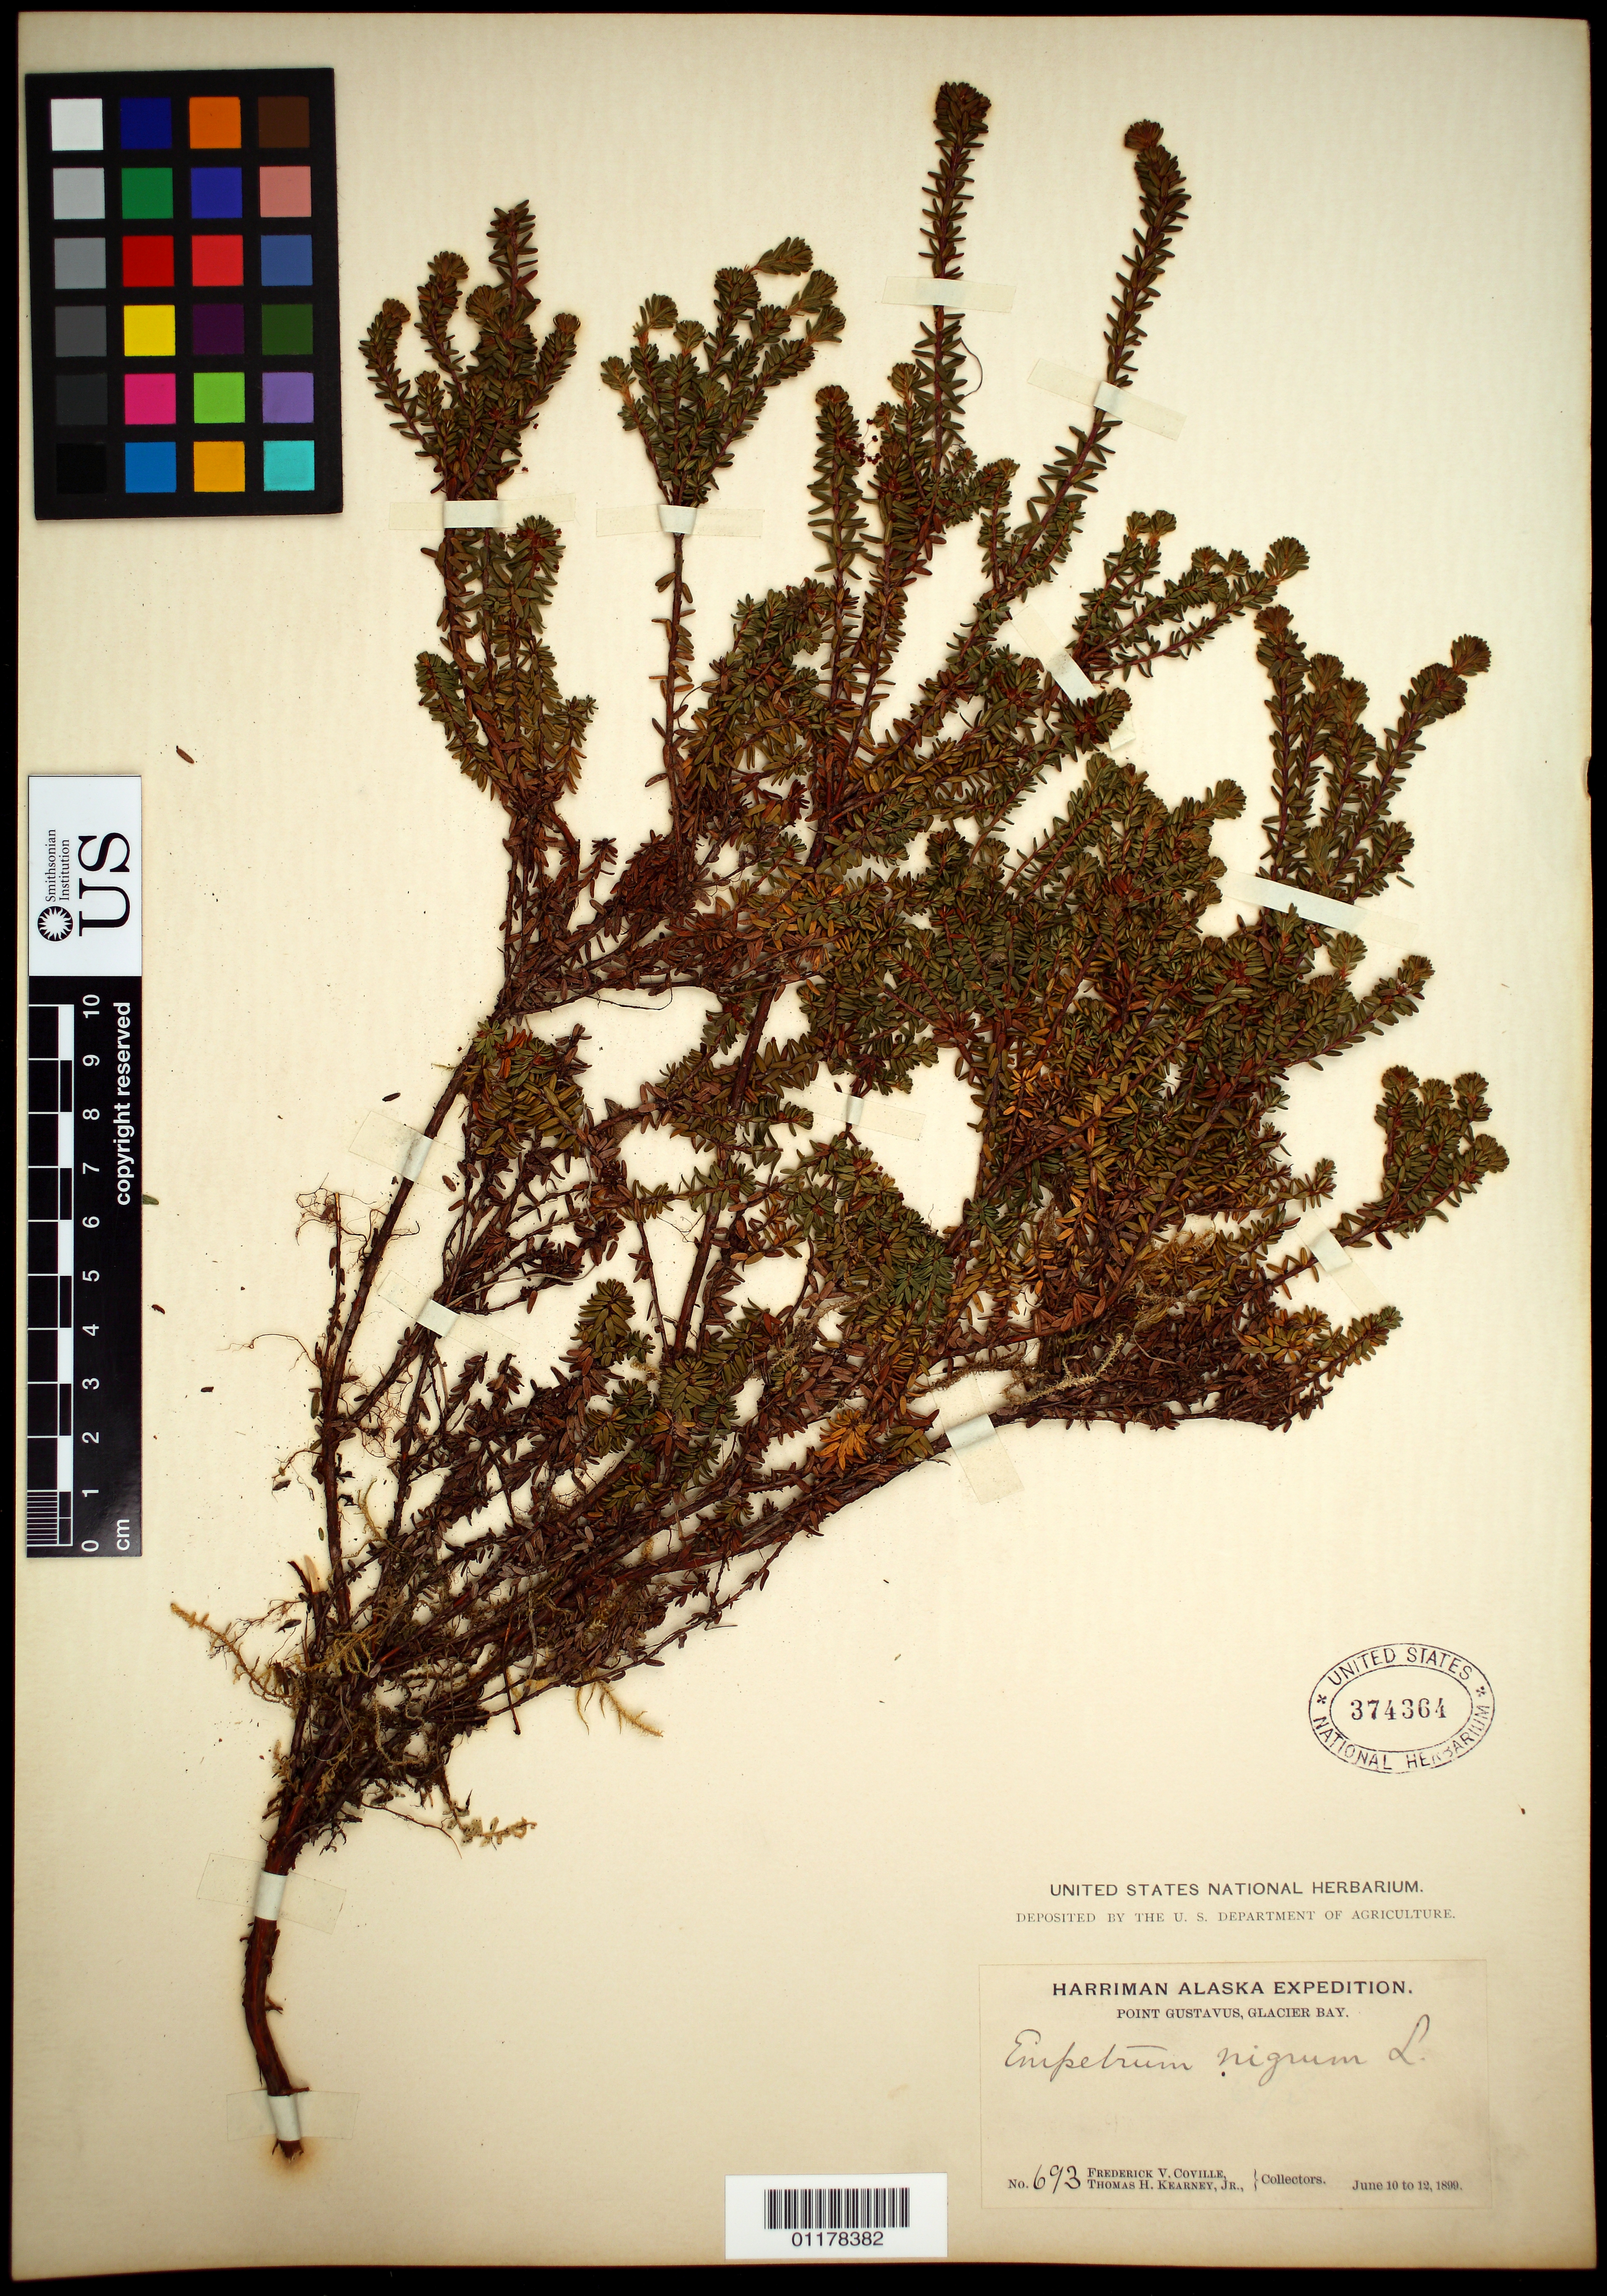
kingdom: Plantae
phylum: Tracheophyta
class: Magnoliopsida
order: Ericales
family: Ericaceae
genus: Empetrum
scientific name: Empetrum nigrum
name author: L.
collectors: F. V. Coville & T. H. Kearney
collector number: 693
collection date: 1899-06-10/1899-06-12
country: United States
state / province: Alaska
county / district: Glacier Bay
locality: Point Gustavus.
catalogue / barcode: US 374364